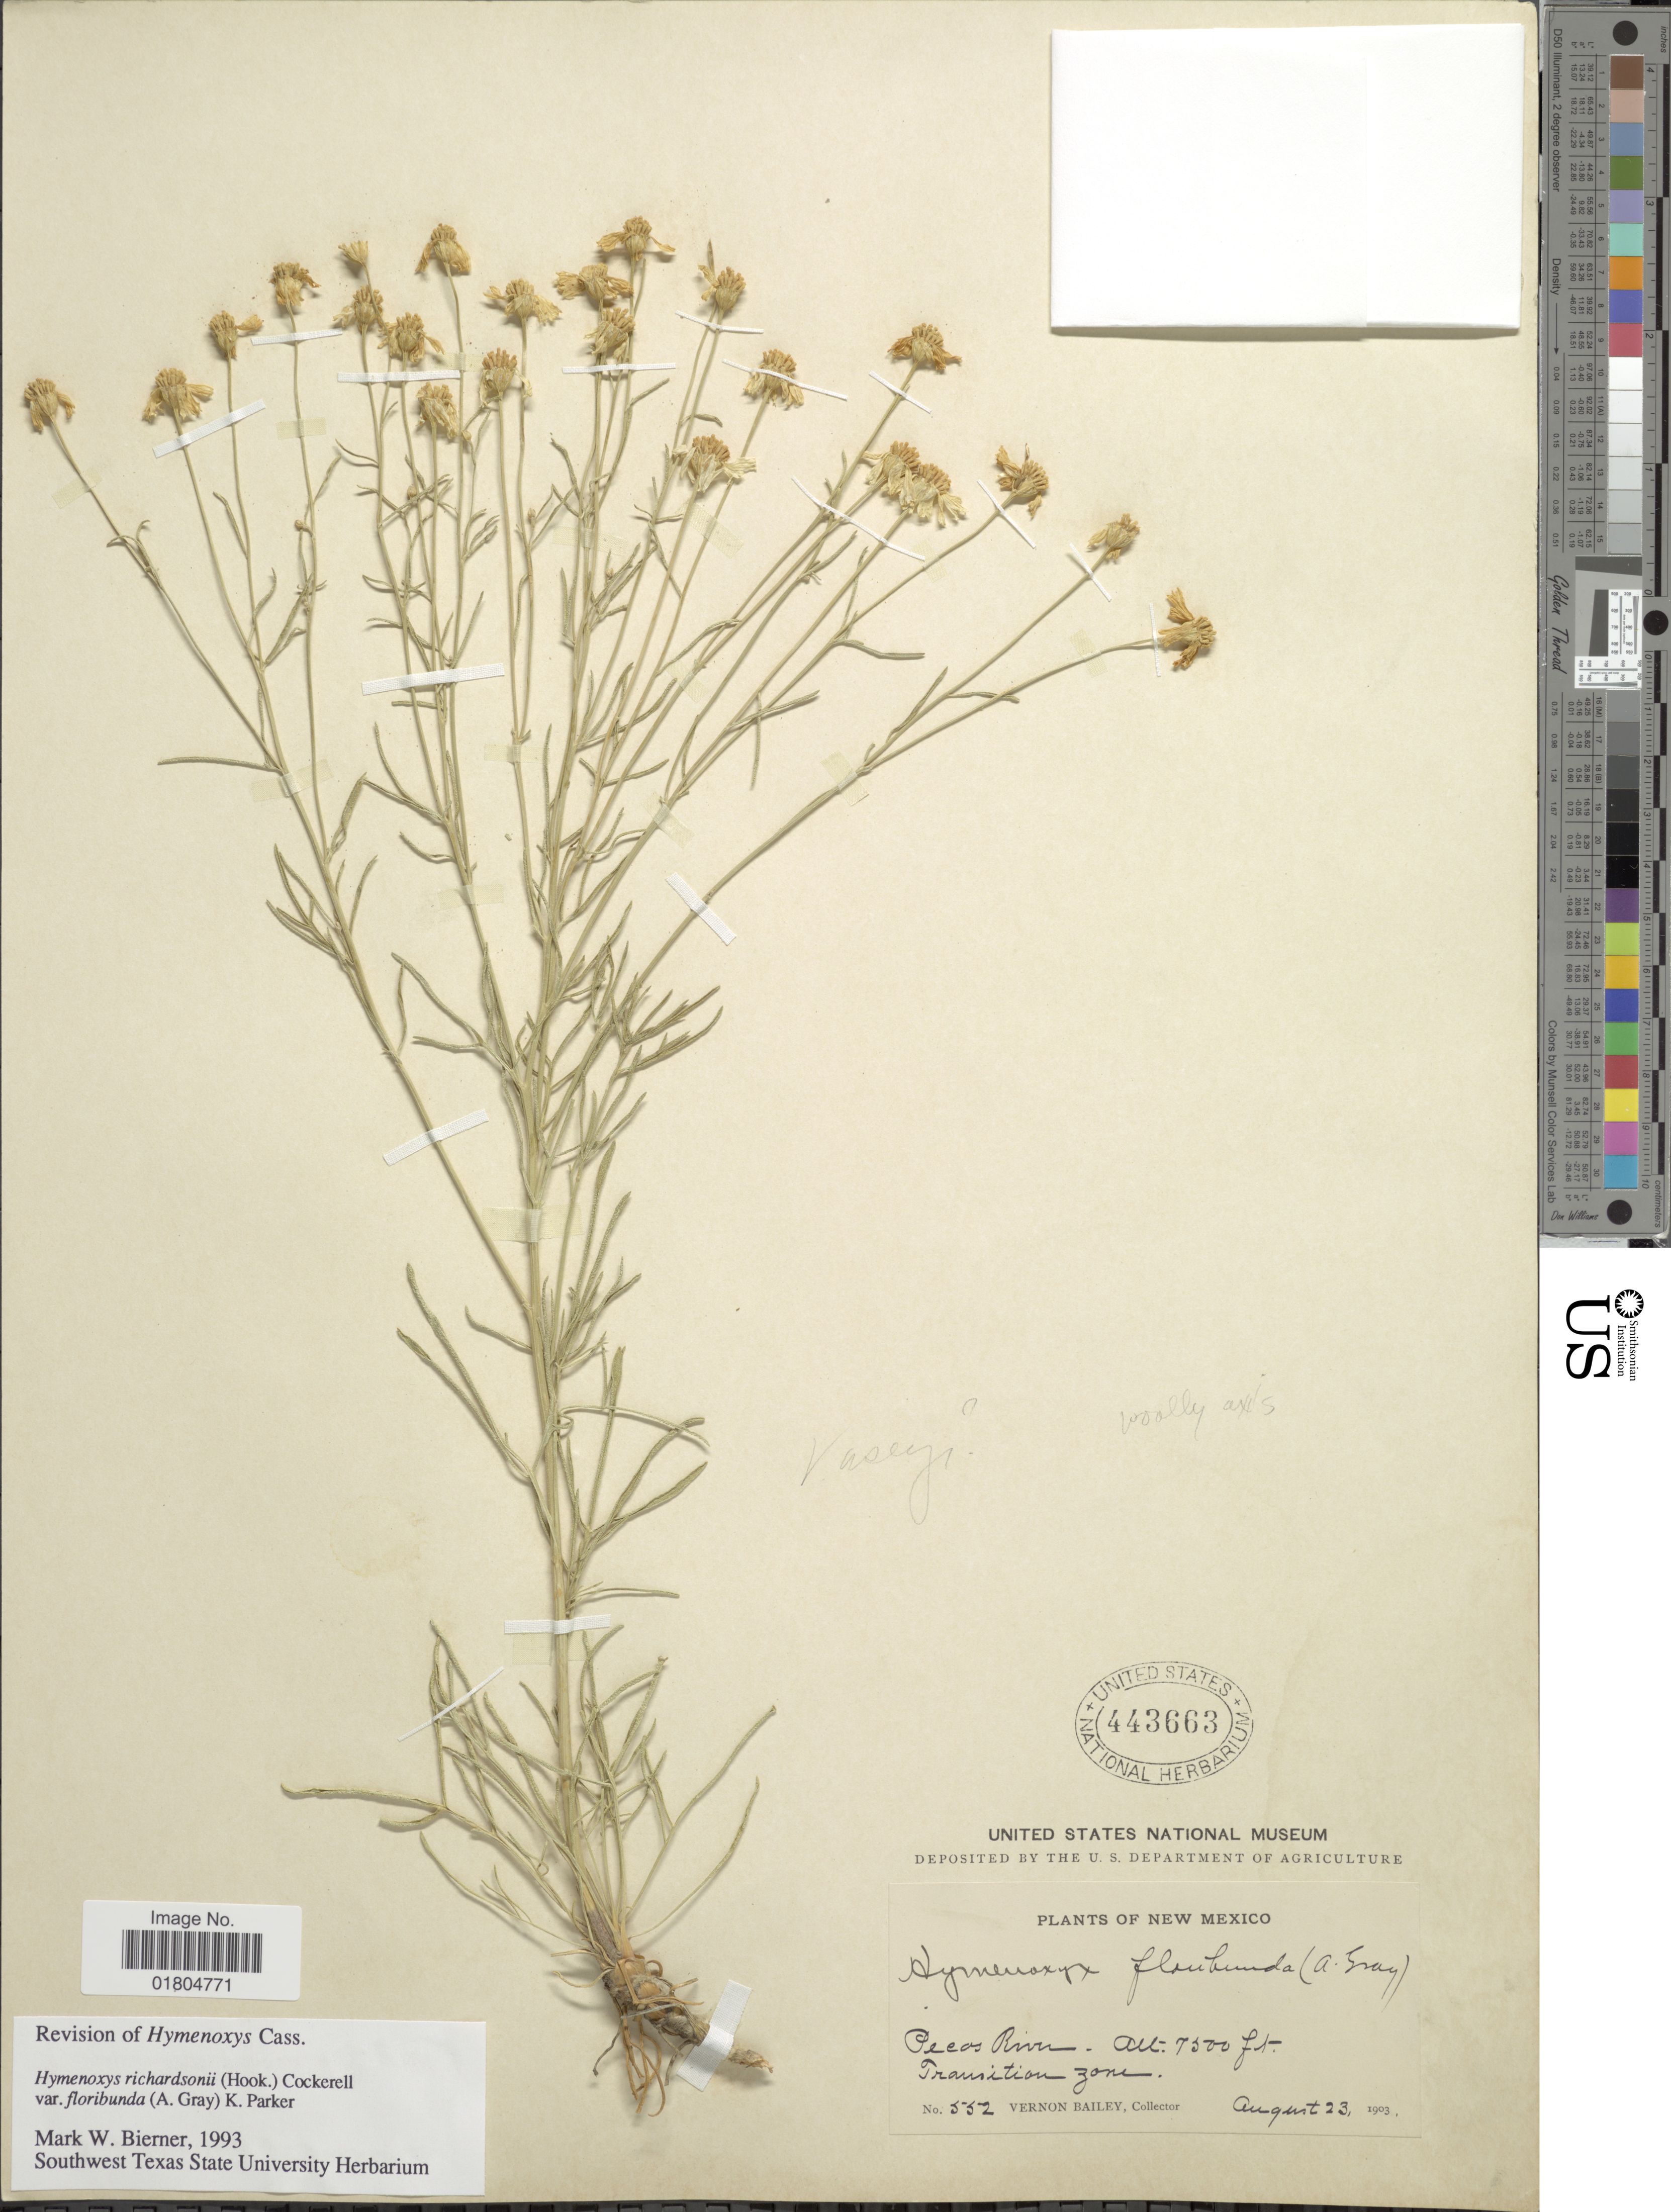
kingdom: Plantae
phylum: Tracheophyta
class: Magnoliopsida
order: Asterales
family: Asteraceae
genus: Hymenoxys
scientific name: Hymenoxys richardsonii var. floribunda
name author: (A. Gray) K.F. Parker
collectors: V. O. Bailey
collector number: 552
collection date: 1903-08-23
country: United States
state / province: New Mexico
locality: Pecos River. Transition Zone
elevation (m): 2286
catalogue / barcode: US 443663